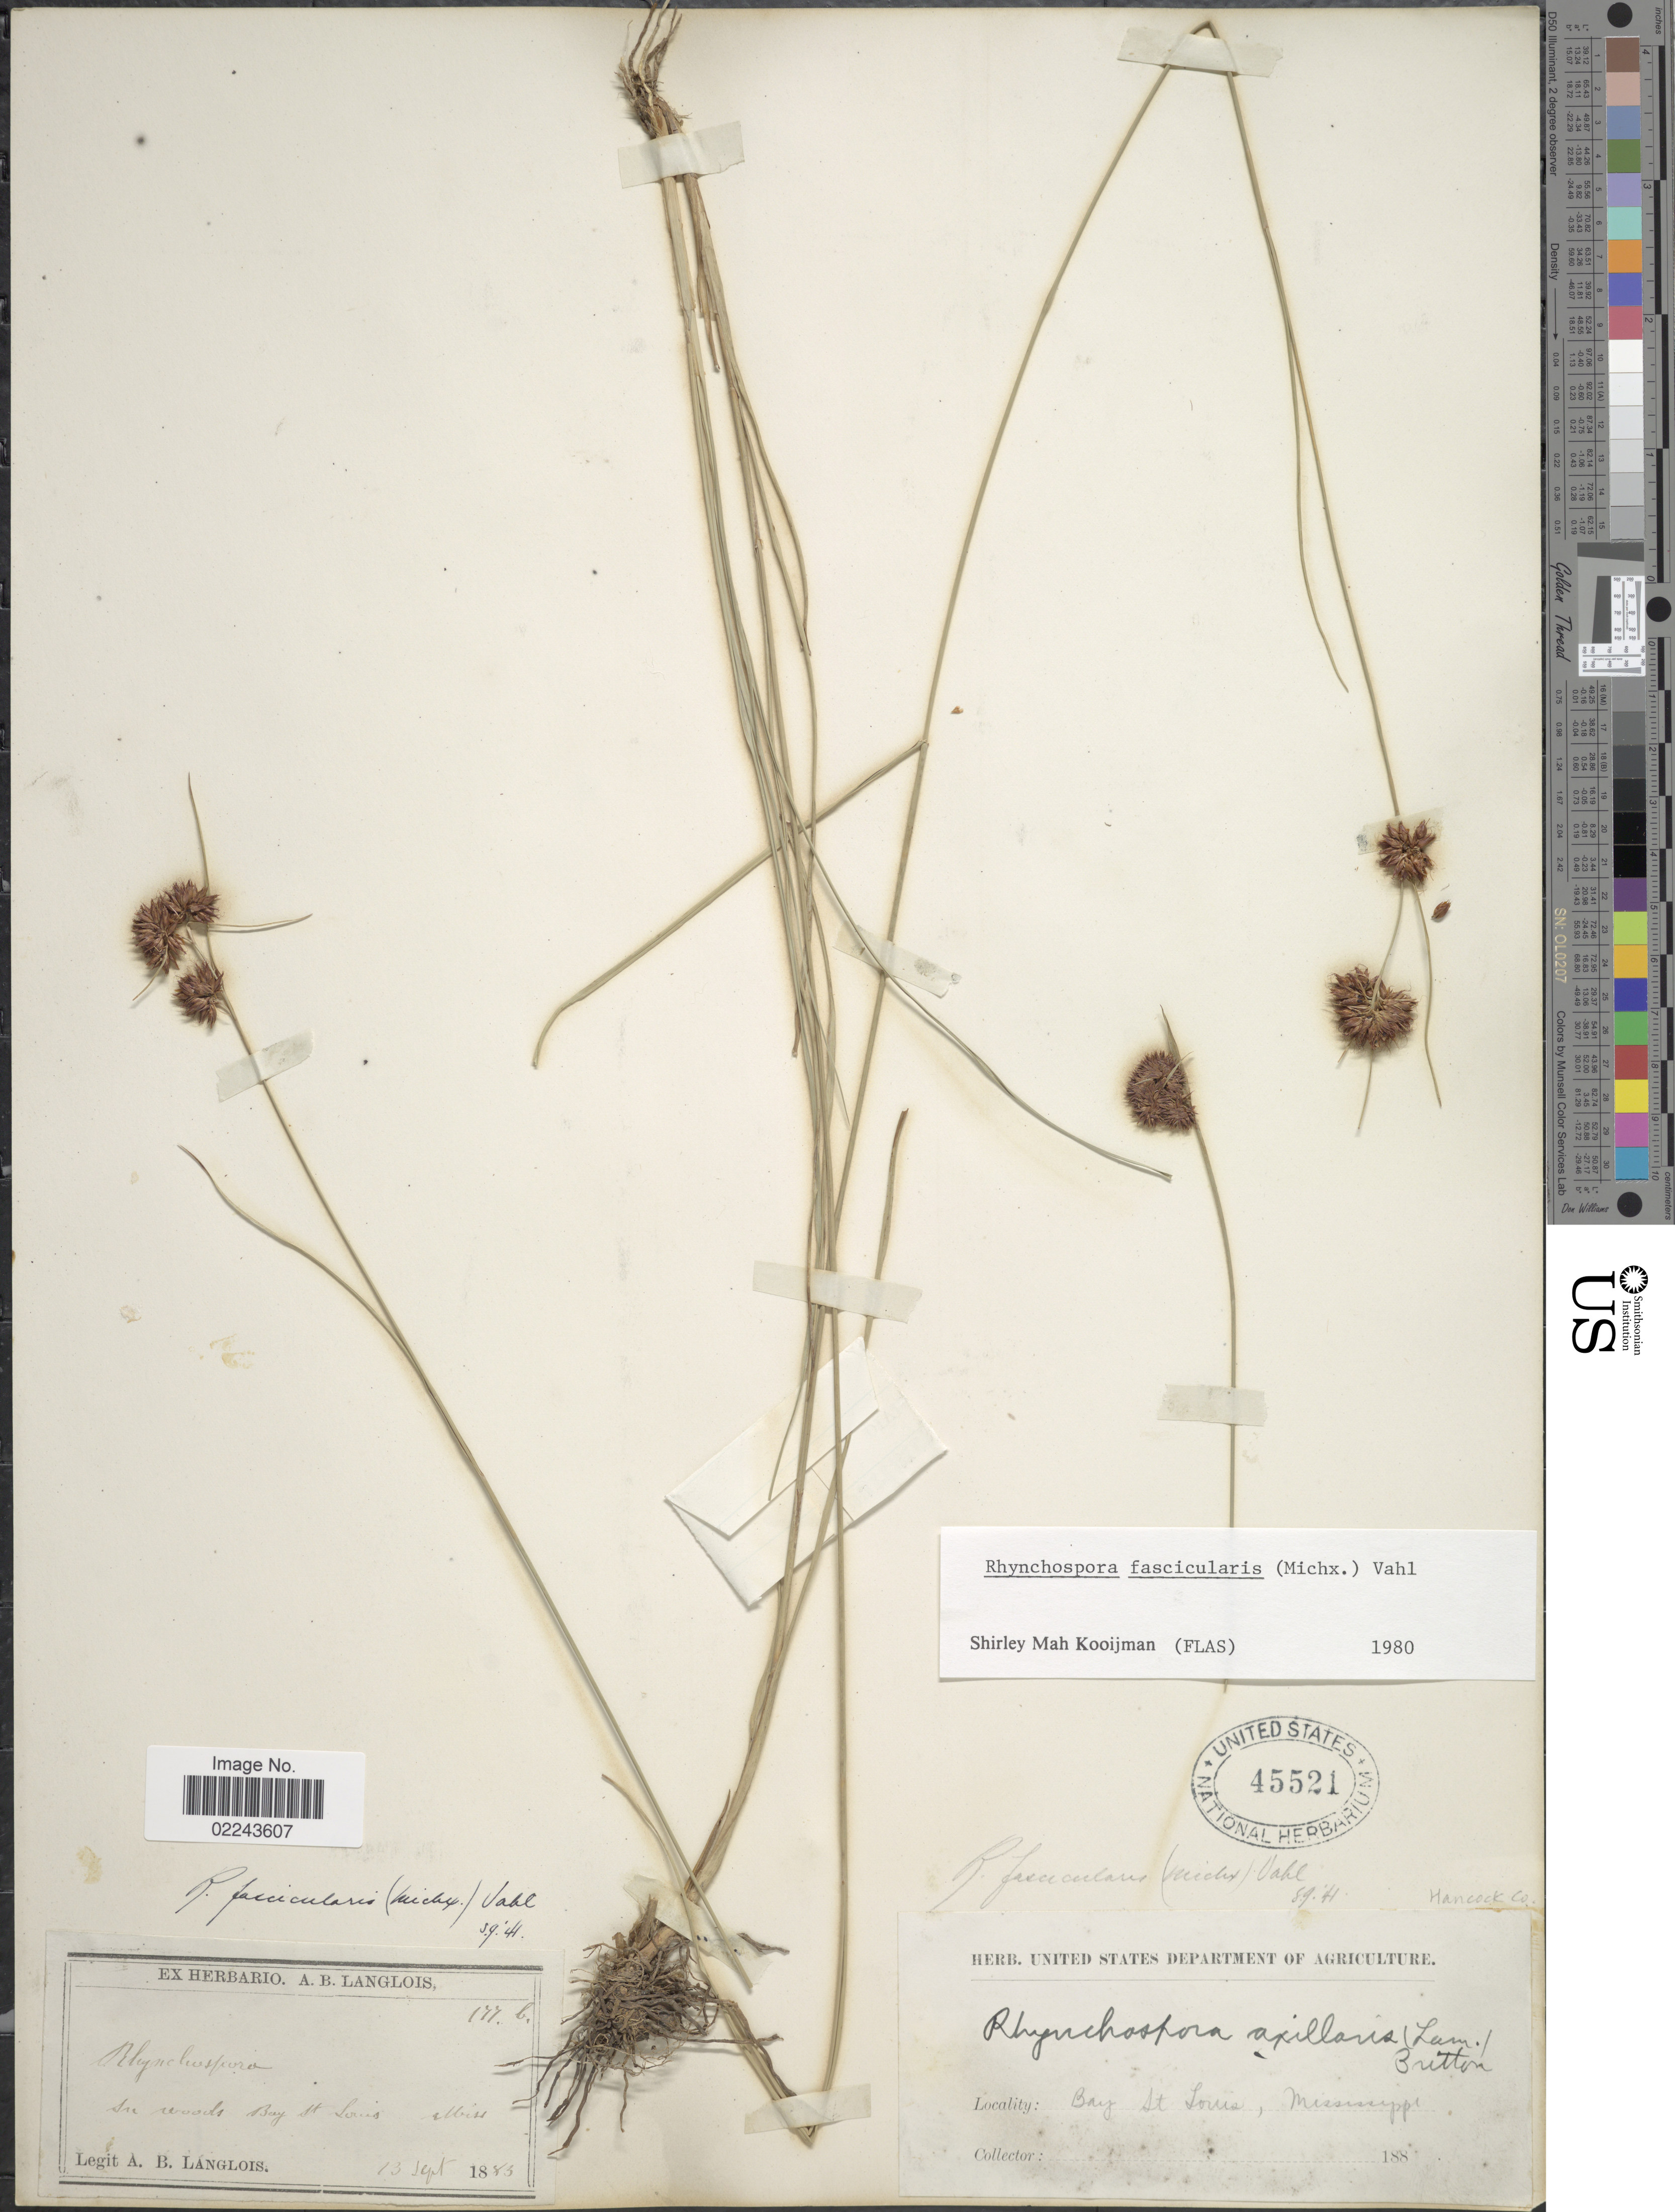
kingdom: Plantae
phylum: Tracheophyta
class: Liliopsida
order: Poales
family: Cyperaceae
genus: Rhynchospora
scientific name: Rhynchospora fascicularis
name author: (Michx.) Vahl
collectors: A. Langlois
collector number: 177b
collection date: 1883-09-13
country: United States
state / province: Mississippi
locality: Bay St. Louis, Miss.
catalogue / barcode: US 45521